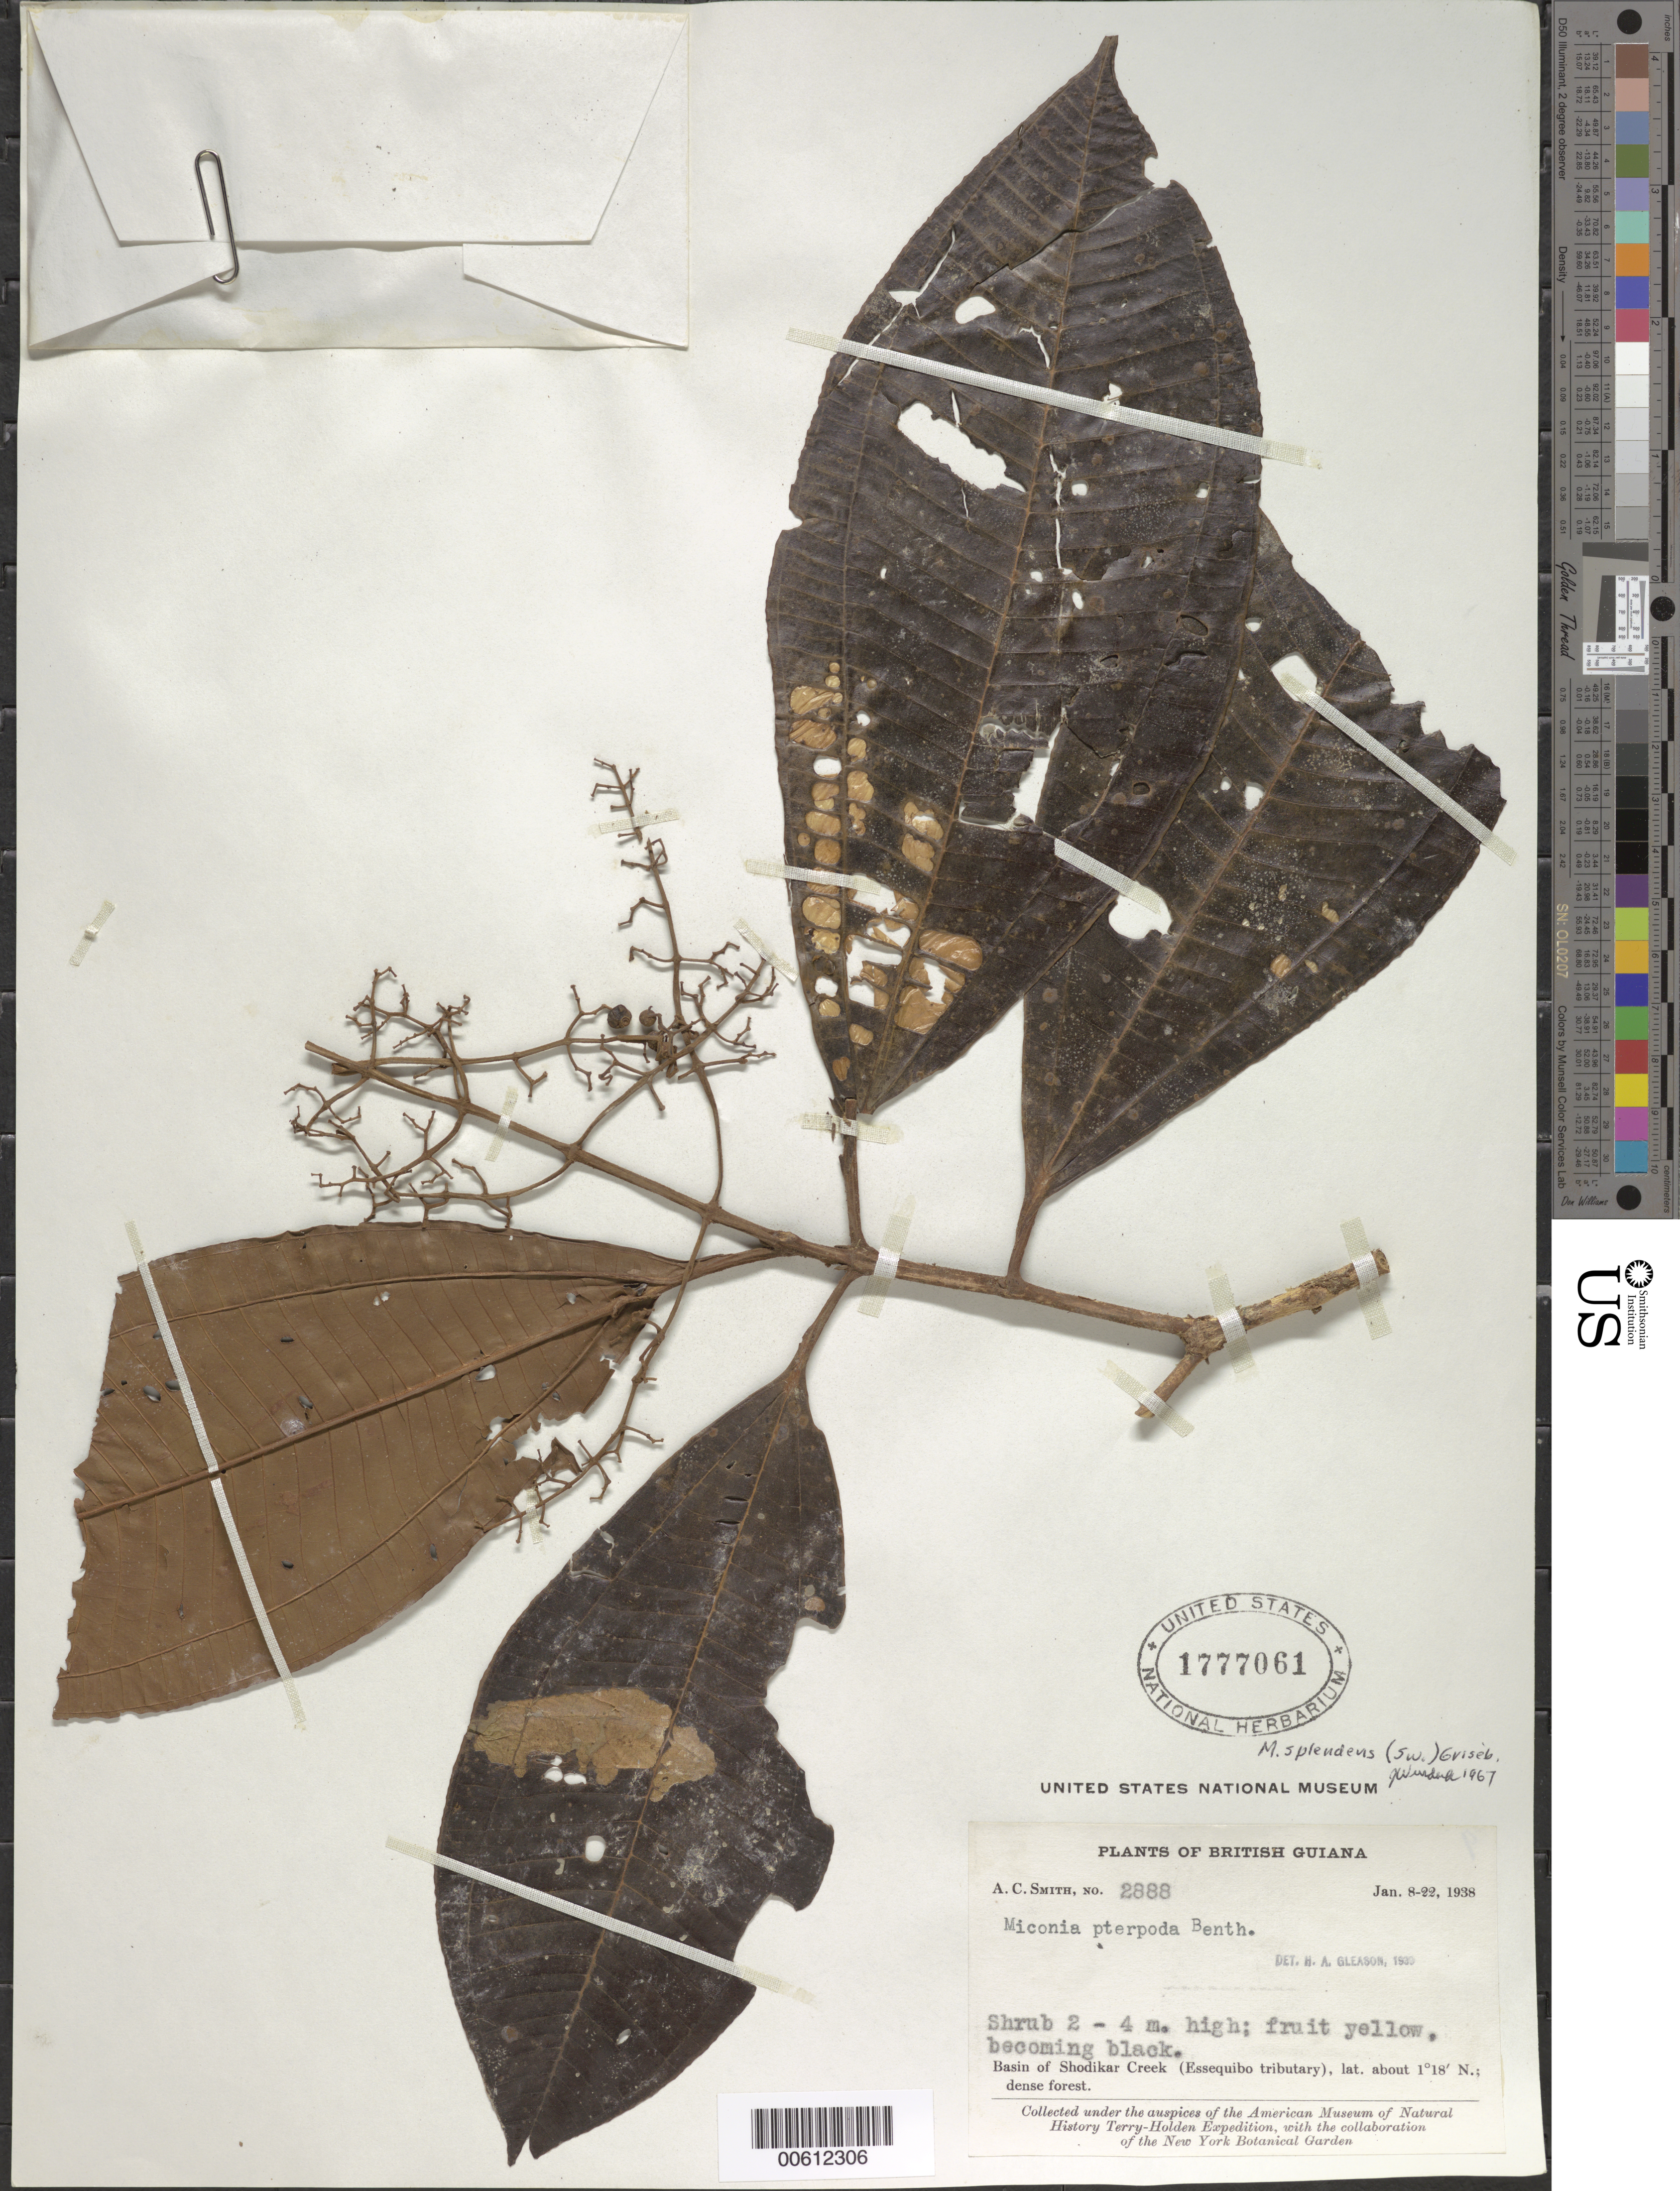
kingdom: Plantae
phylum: Tracheophyta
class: Magnoliopsida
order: Myrtales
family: Melastomataceae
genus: Miconia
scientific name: Miconia splendens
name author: (Sw.) Griseb.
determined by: Wurdack, John J., (US), US (UNITED STATES)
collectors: A. C. Smith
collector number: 2888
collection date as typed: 8-Jan-38 to 22-Jan-38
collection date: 1938-01-08/1938-01-22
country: Guyana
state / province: U. Takutu-U. Essequibo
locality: Shodikar Creek, basin of (Essequibo tributary), Akarai Mts.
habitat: Dense forest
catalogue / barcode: US 1777061